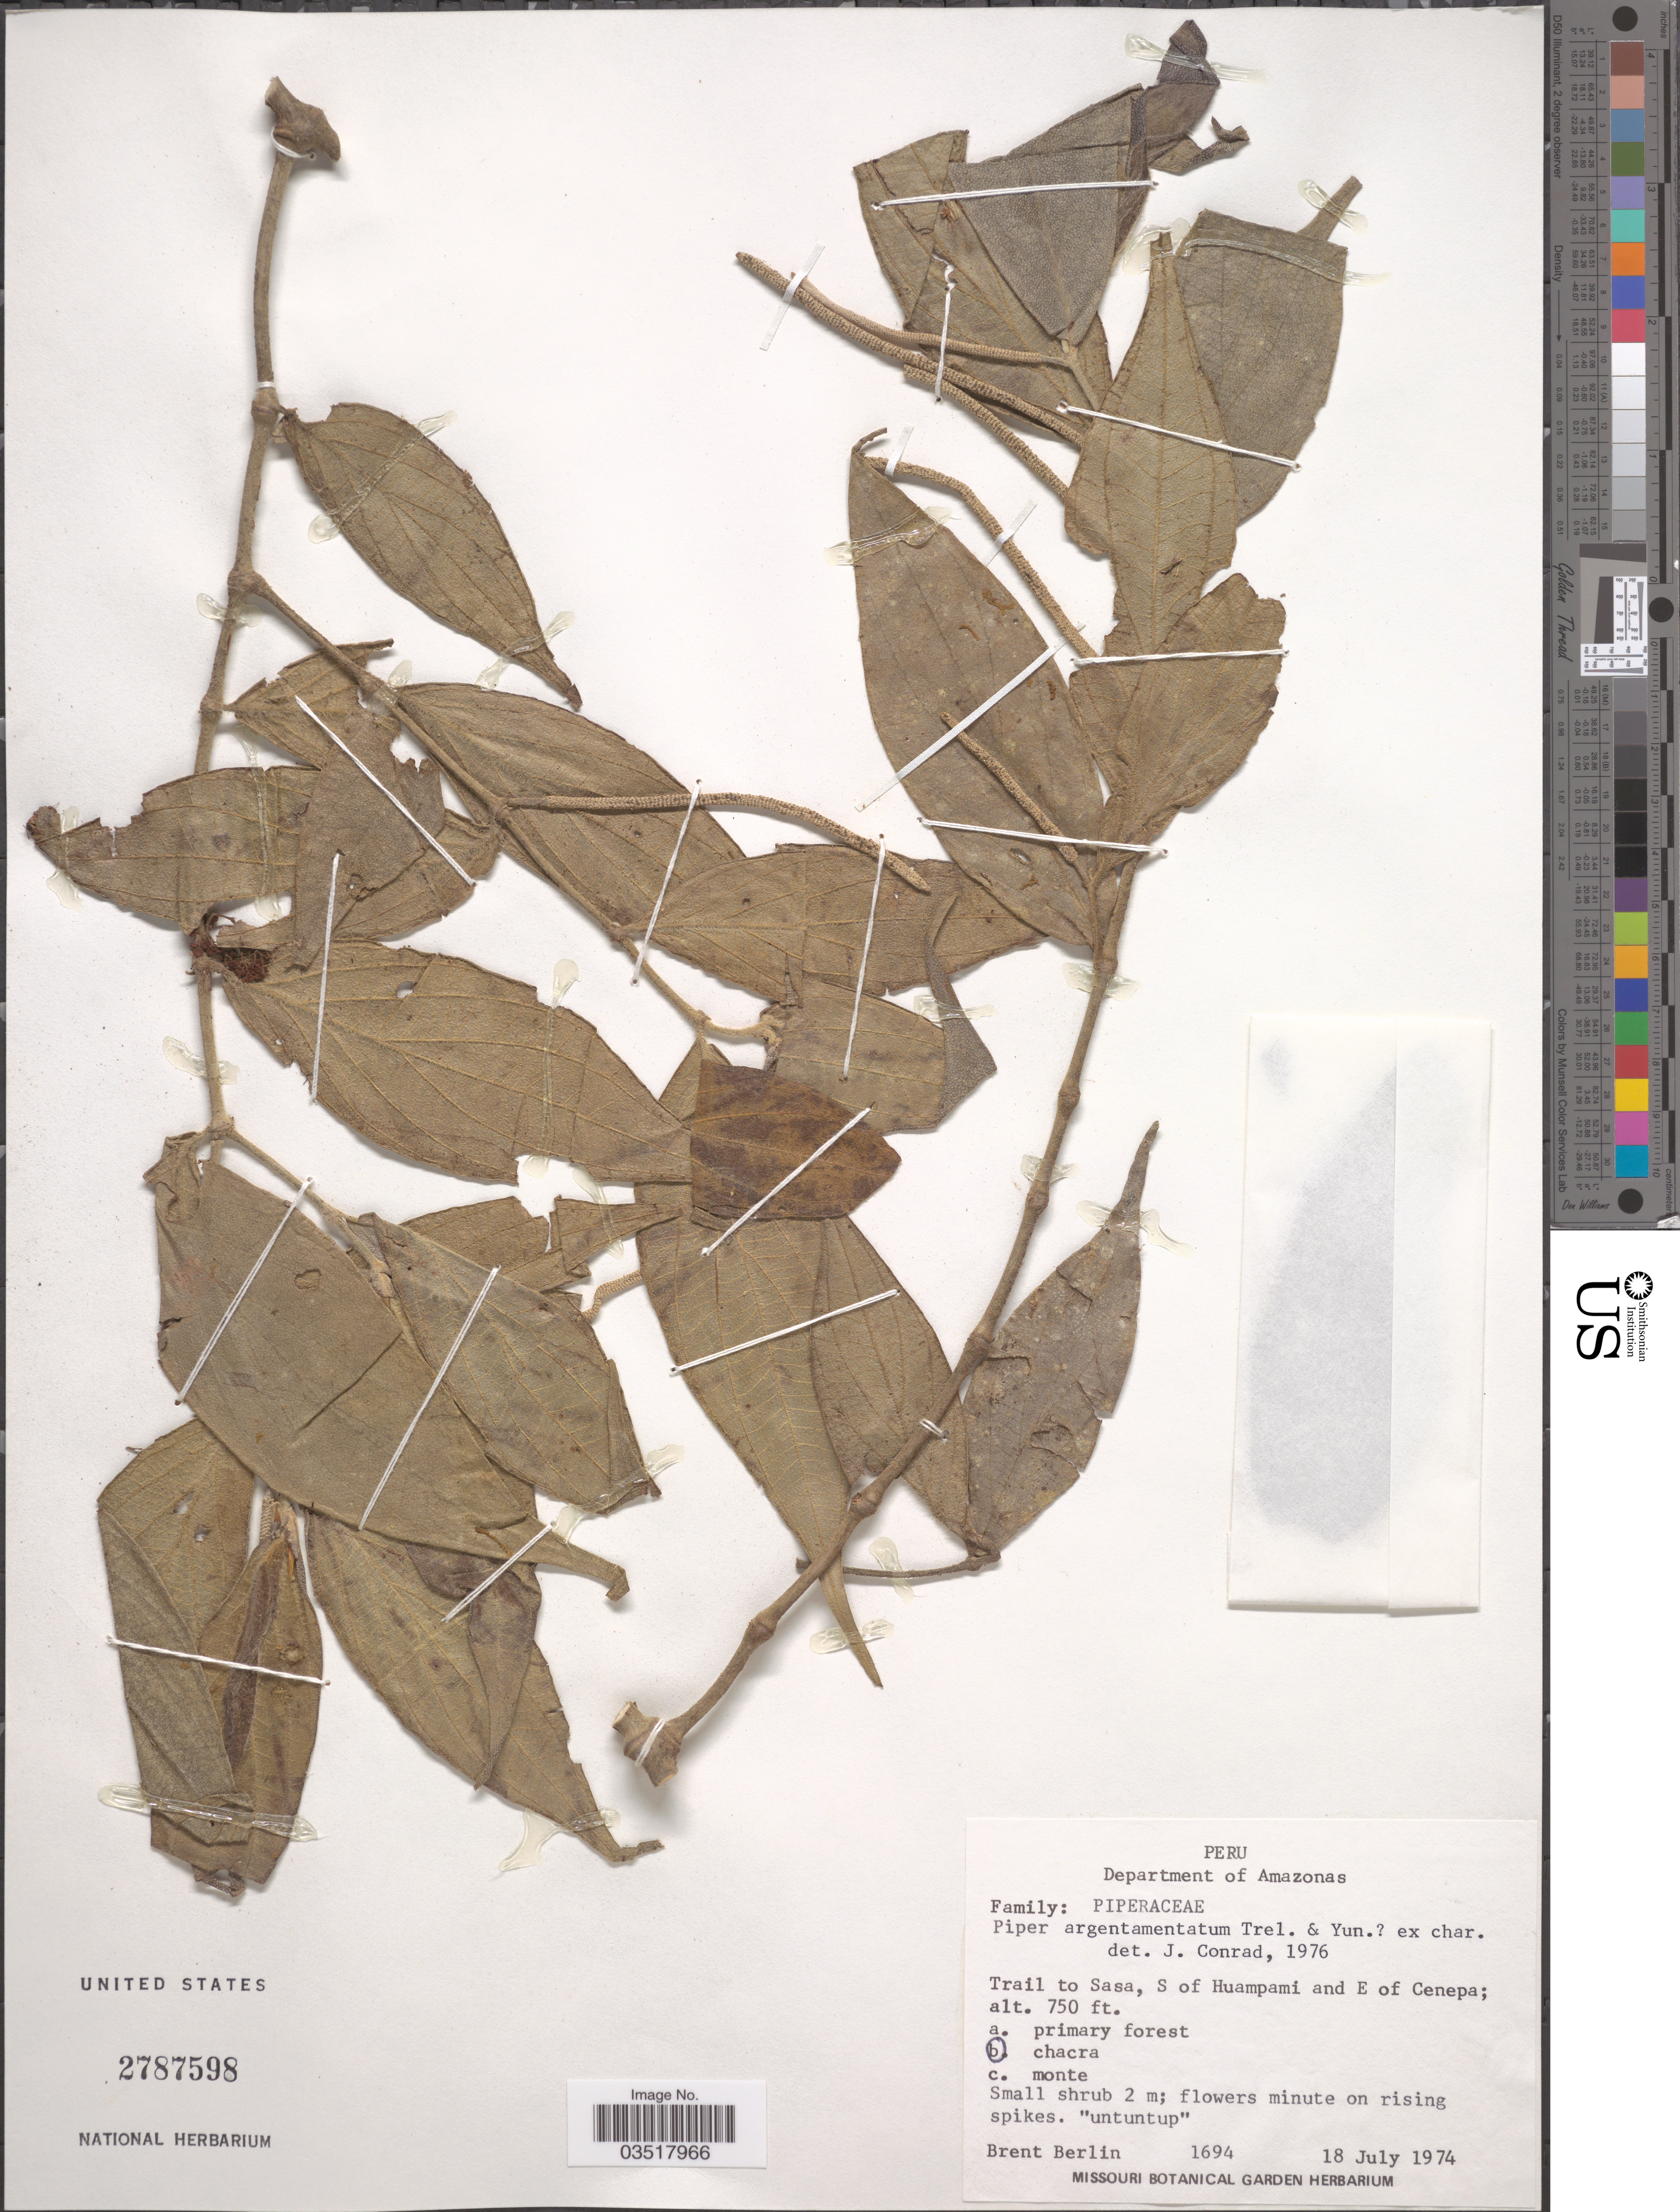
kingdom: Plantae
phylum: Tracheophyta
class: Magnoliopsida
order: Piperales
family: Piperaceae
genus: Piper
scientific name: Piper argentamentum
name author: Trel. & Yunck.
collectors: B. Berlin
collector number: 1694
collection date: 1974-07-18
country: Peru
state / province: Amazonas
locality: Department of Amazonas. Trail to Sasa, S of Huampami and E of Cenepa.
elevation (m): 229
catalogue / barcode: US 2787598